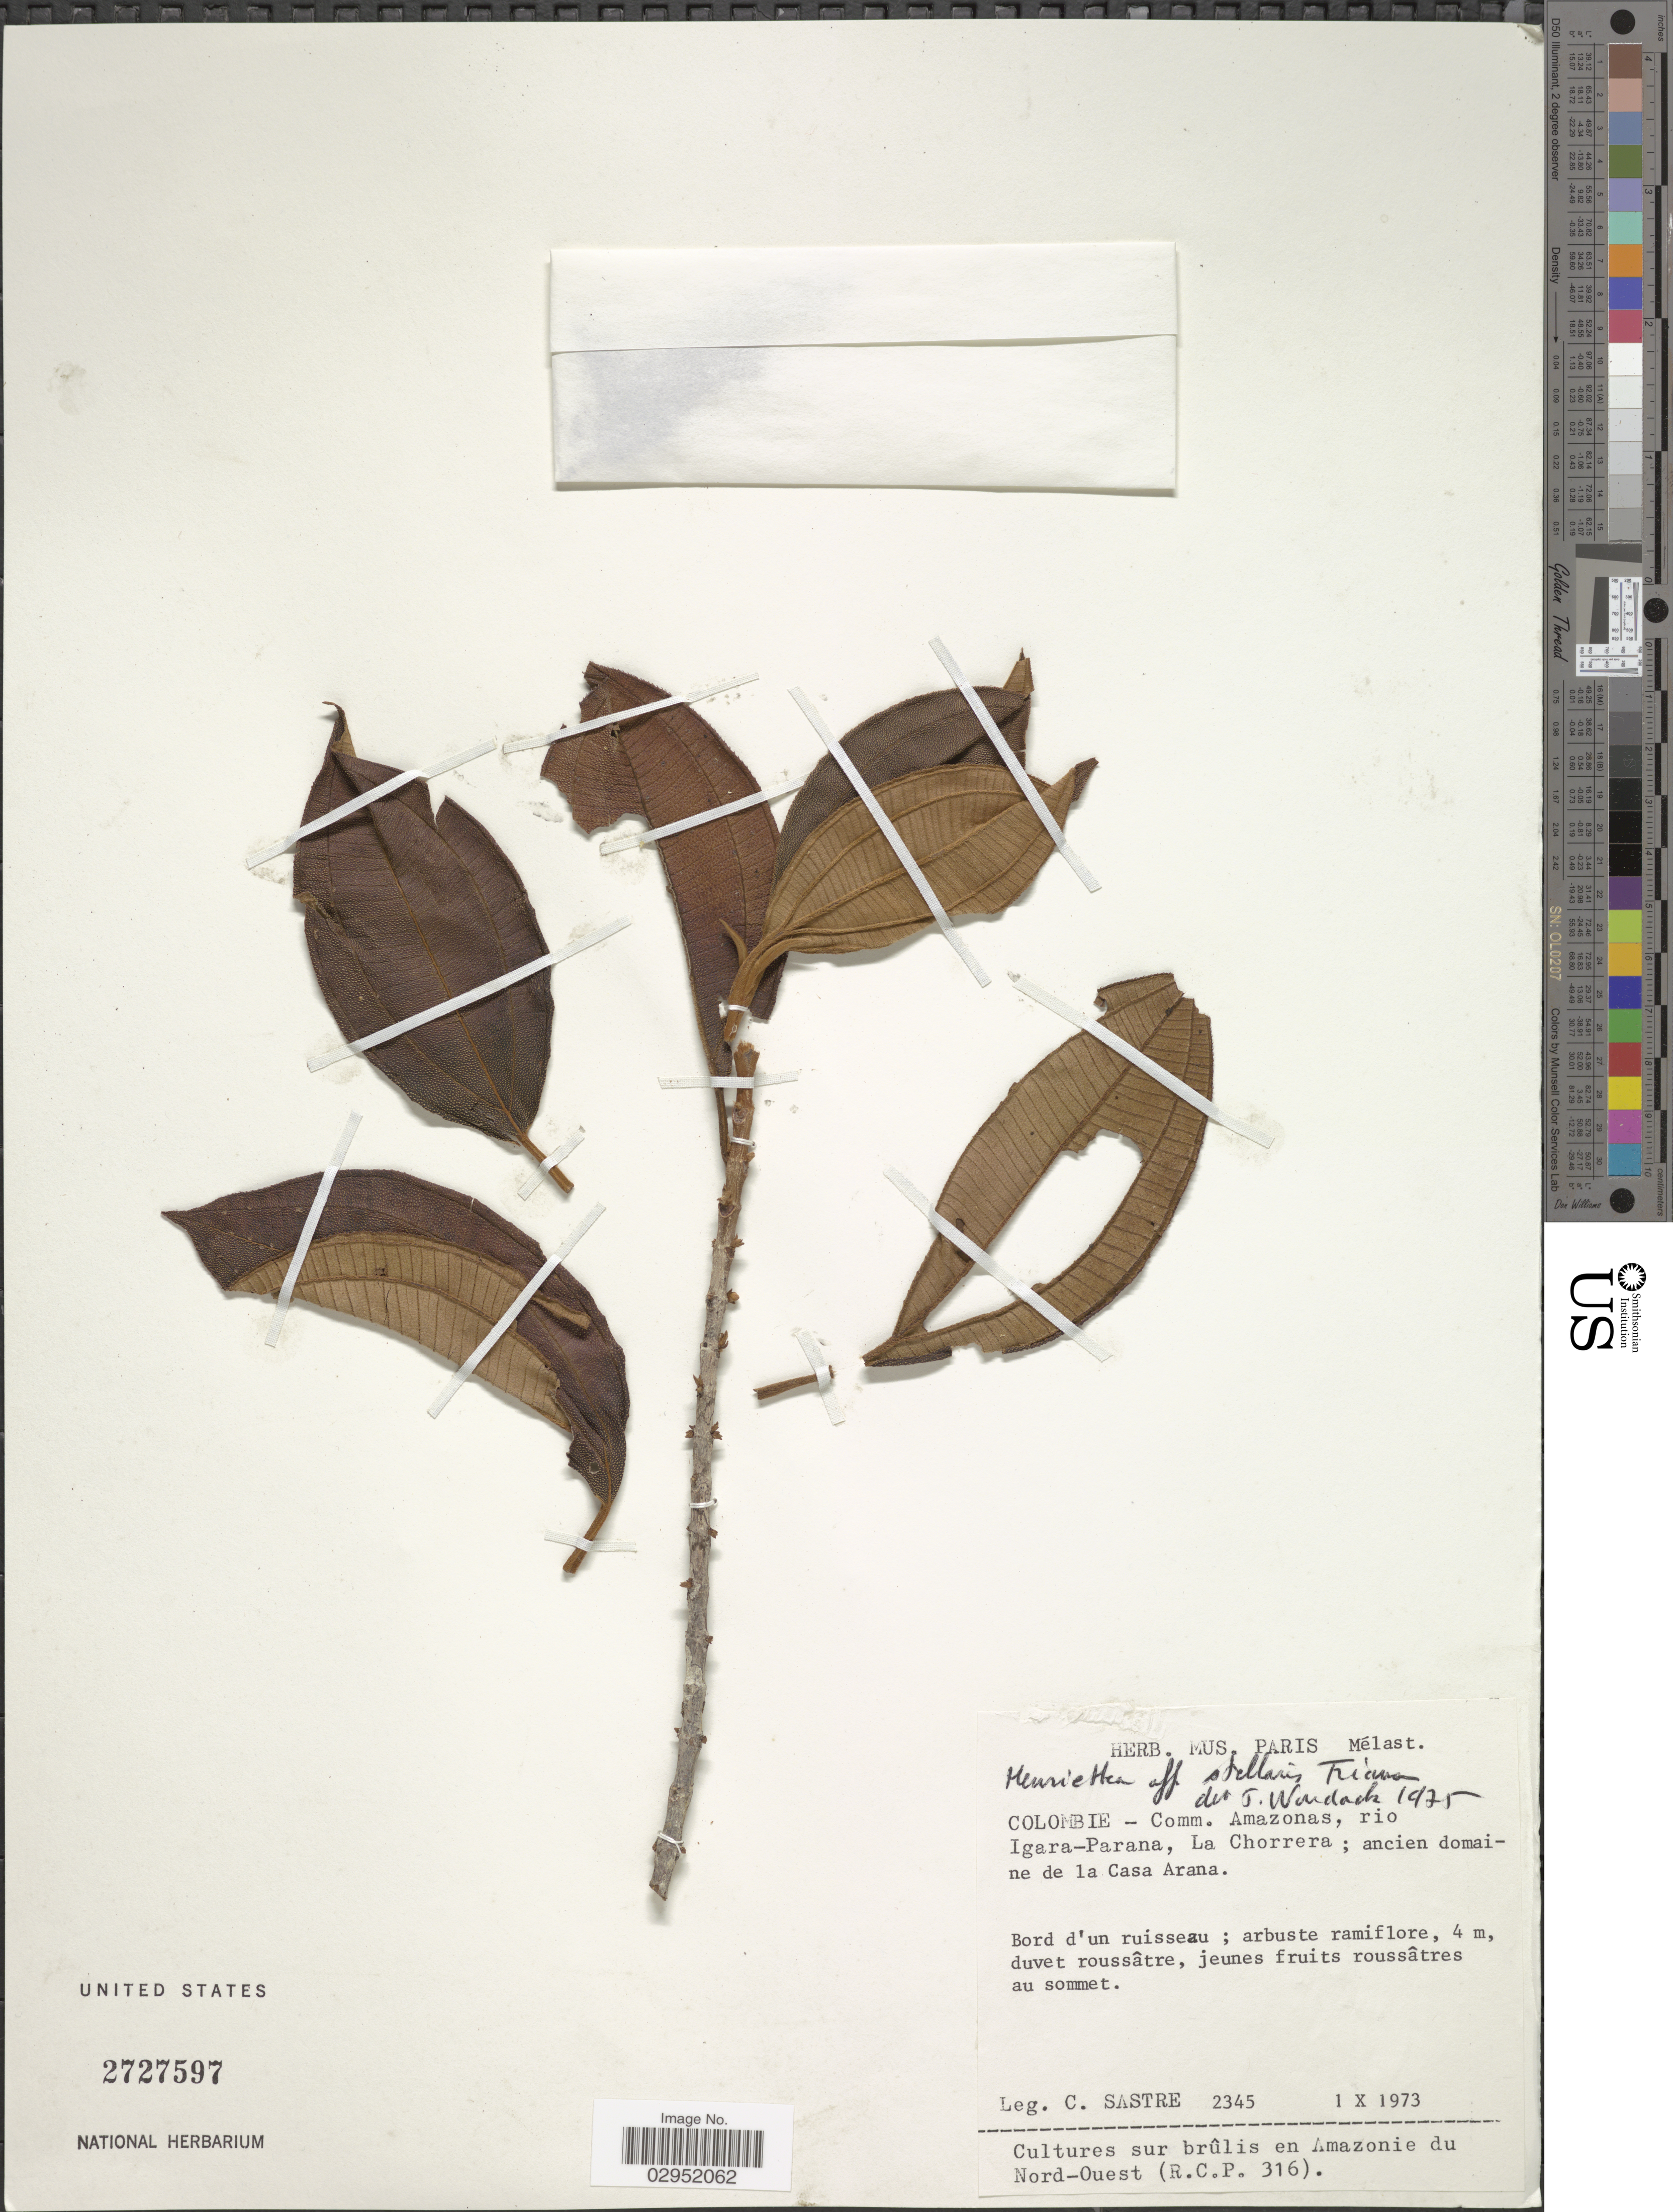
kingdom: Plantae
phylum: Tracheophyta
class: Magnoliopsida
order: Myrtales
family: Melastomataceae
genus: Henriettea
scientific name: Henriettea stellaris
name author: O. Berg ex Triana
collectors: C. Sastre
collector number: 2345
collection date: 1973-10-01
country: Colombia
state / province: Amazônas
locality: Comm. Amazonas, rio Igara-Parana, La Chorrera; ancien domaine de la Casa Arana.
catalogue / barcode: US 2727597